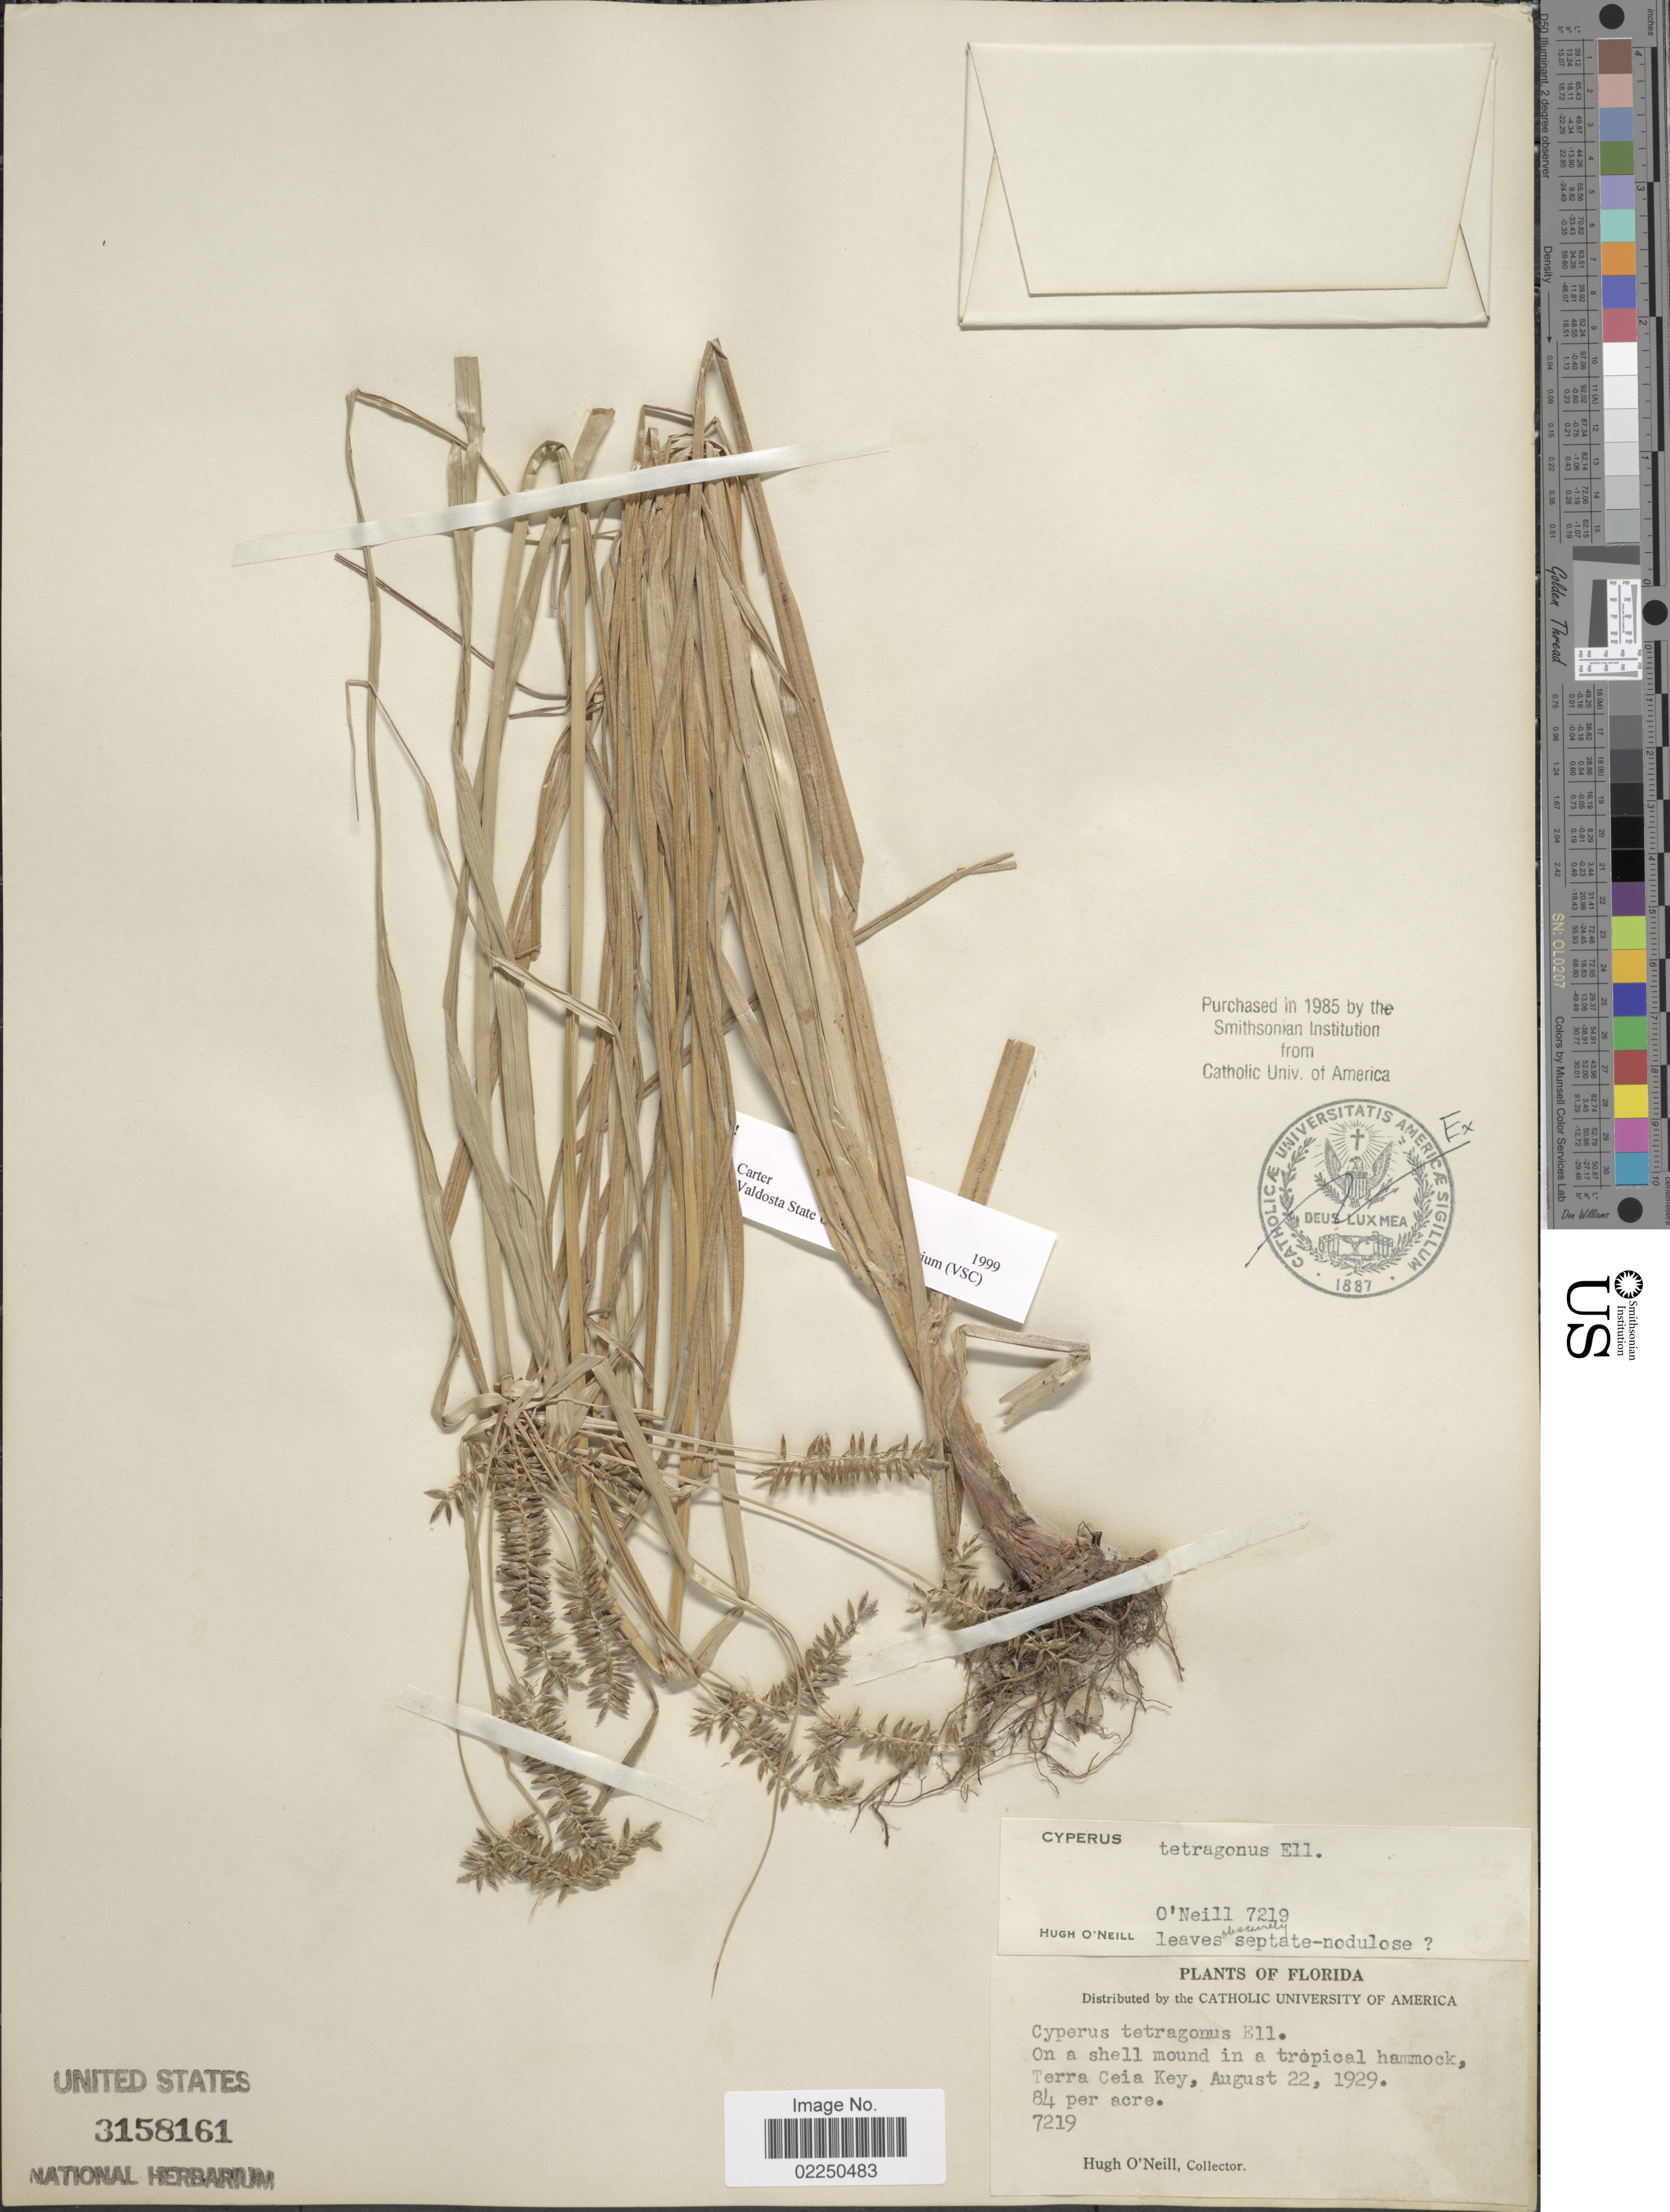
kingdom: Plantae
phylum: Tracheophyta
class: Liliopsida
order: Poales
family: Cyperaceae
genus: Cyperus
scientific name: Cyperus tetragonus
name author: Elliott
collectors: H. O'Neill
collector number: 7219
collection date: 1929-08-22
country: United States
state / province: Florida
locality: On a shell mound in a tropical hammock, Terra Ceia Key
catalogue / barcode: US 3158161